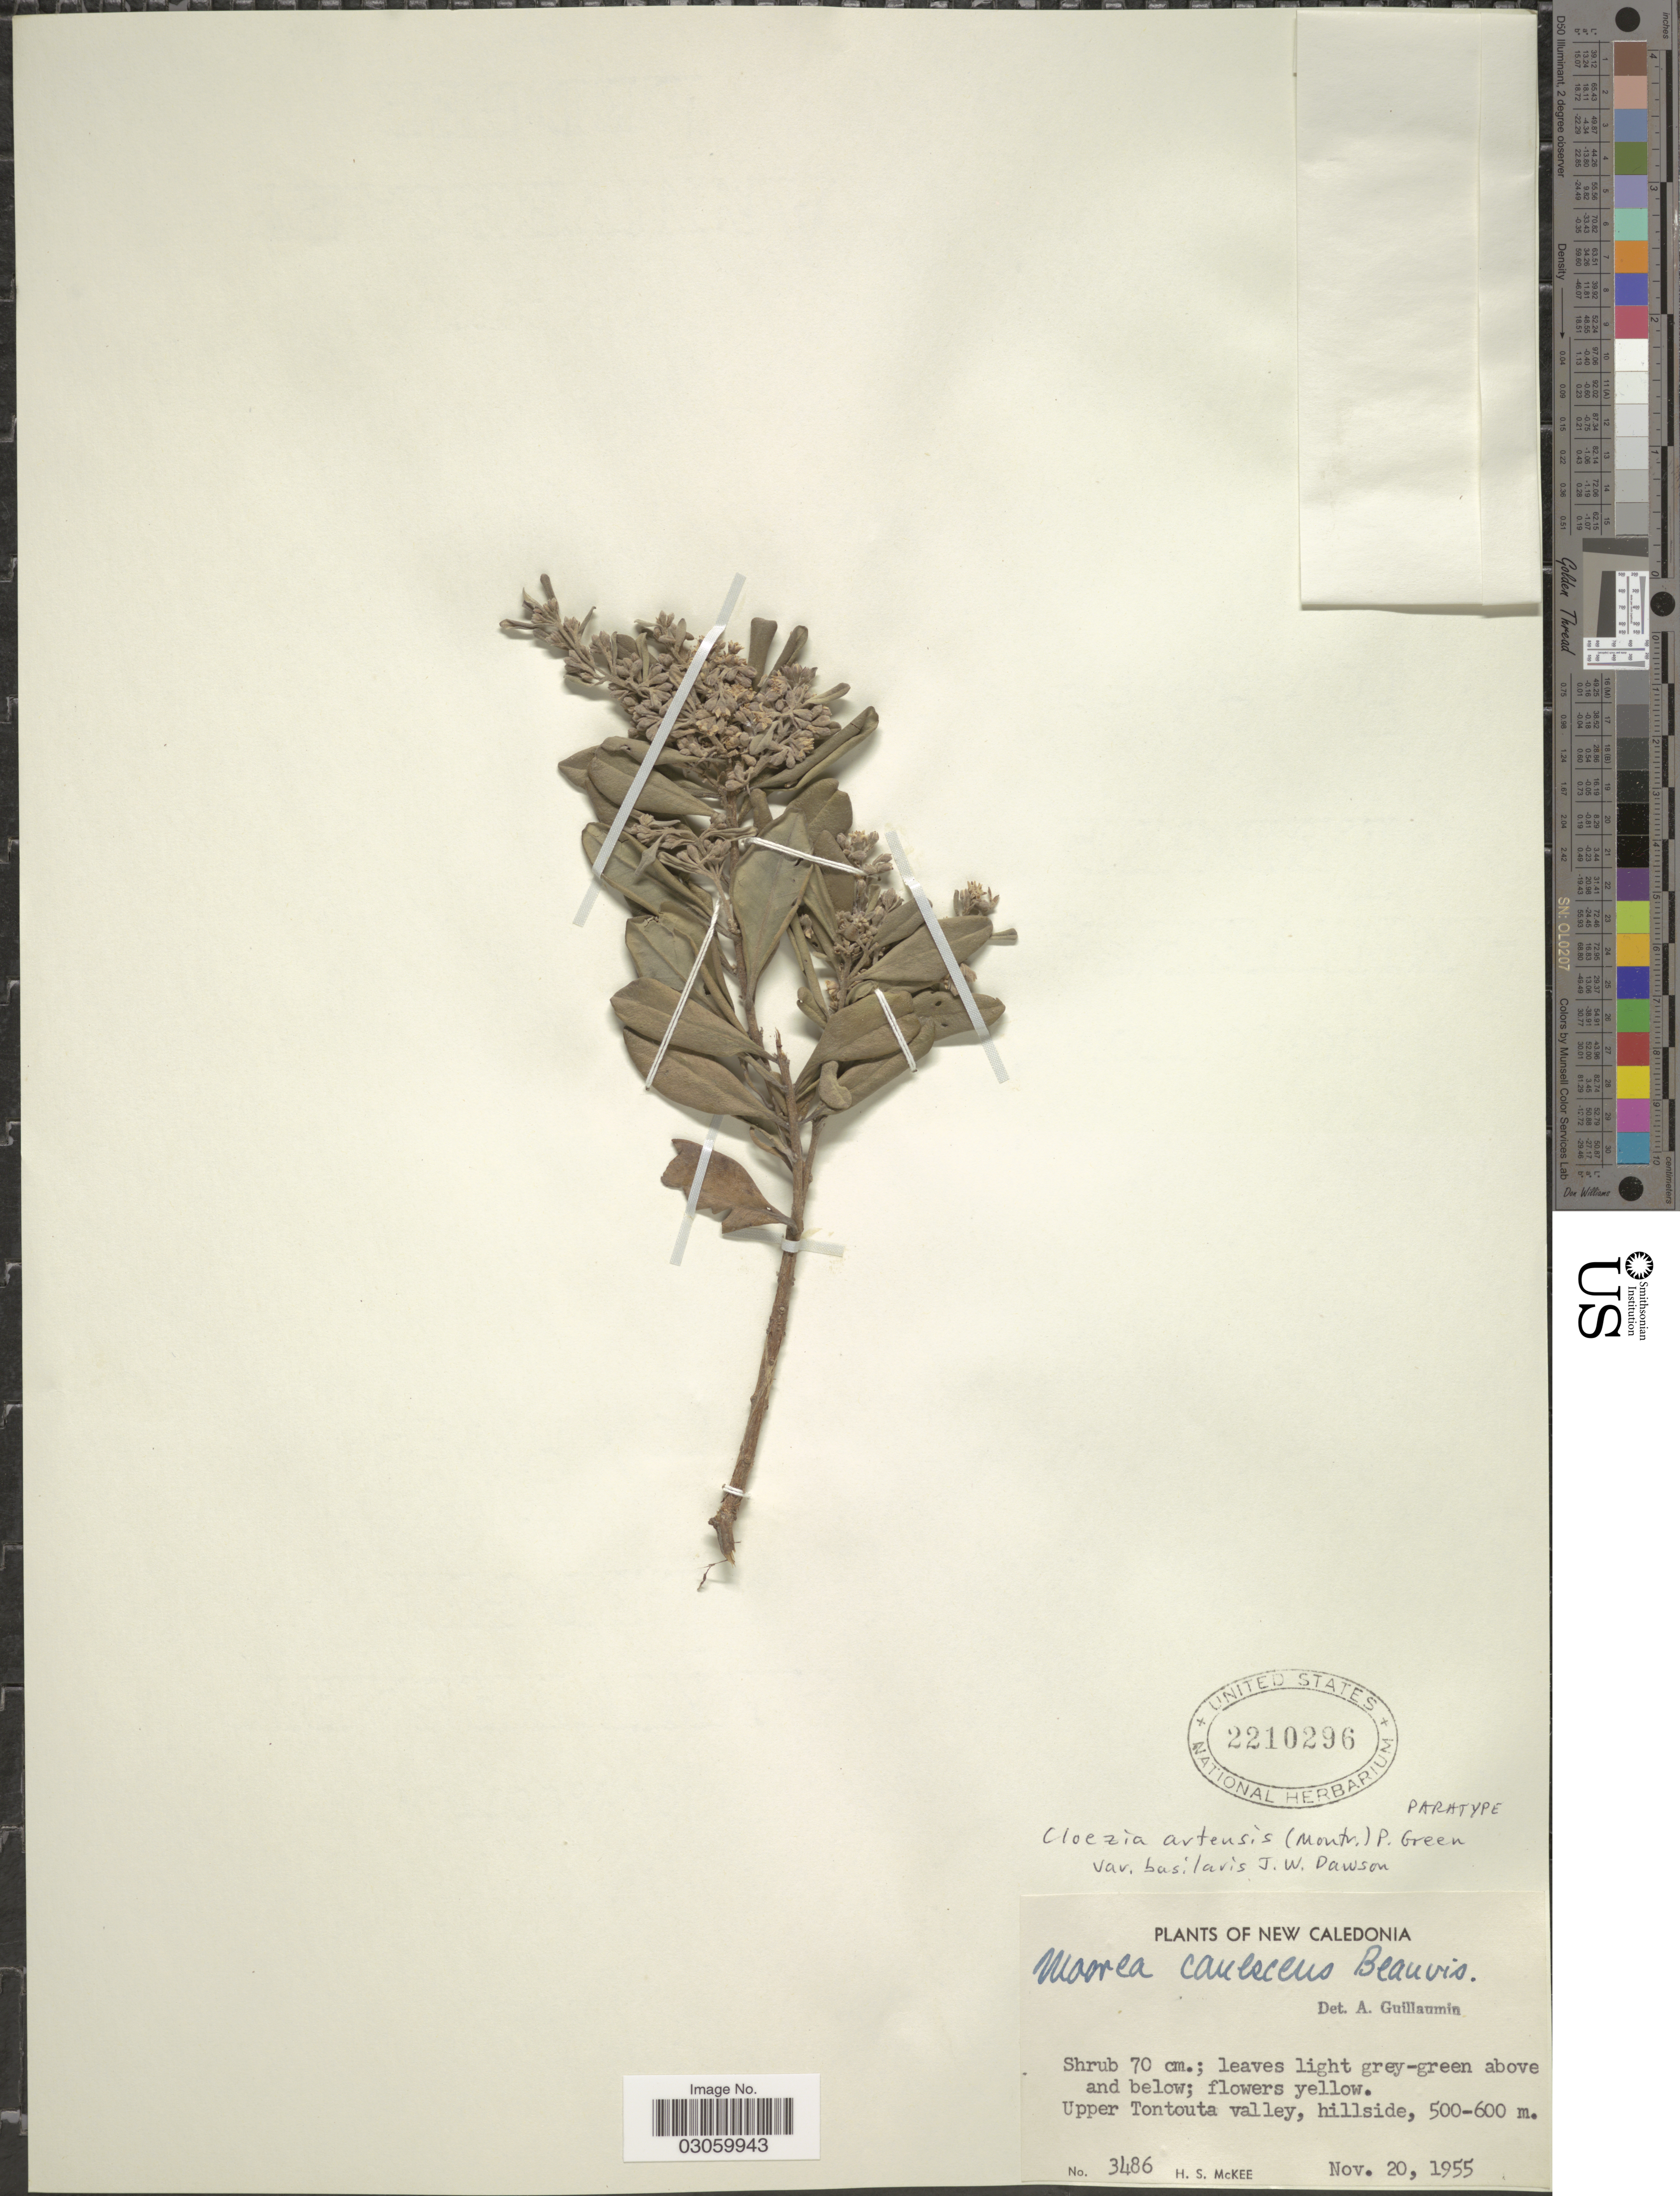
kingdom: Plantae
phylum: Tracheophyta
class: Magnoliopsida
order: Myrtales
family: Myrtaceae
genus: Cloezia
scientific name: Cloezia artensis var. basilaris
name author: J.W. Dawson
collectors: H. S. McKee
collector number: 3486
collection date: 1955-11-20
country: New Caledonia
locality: Upper Tontouta valley.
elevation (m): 500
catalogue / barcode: US 2210296